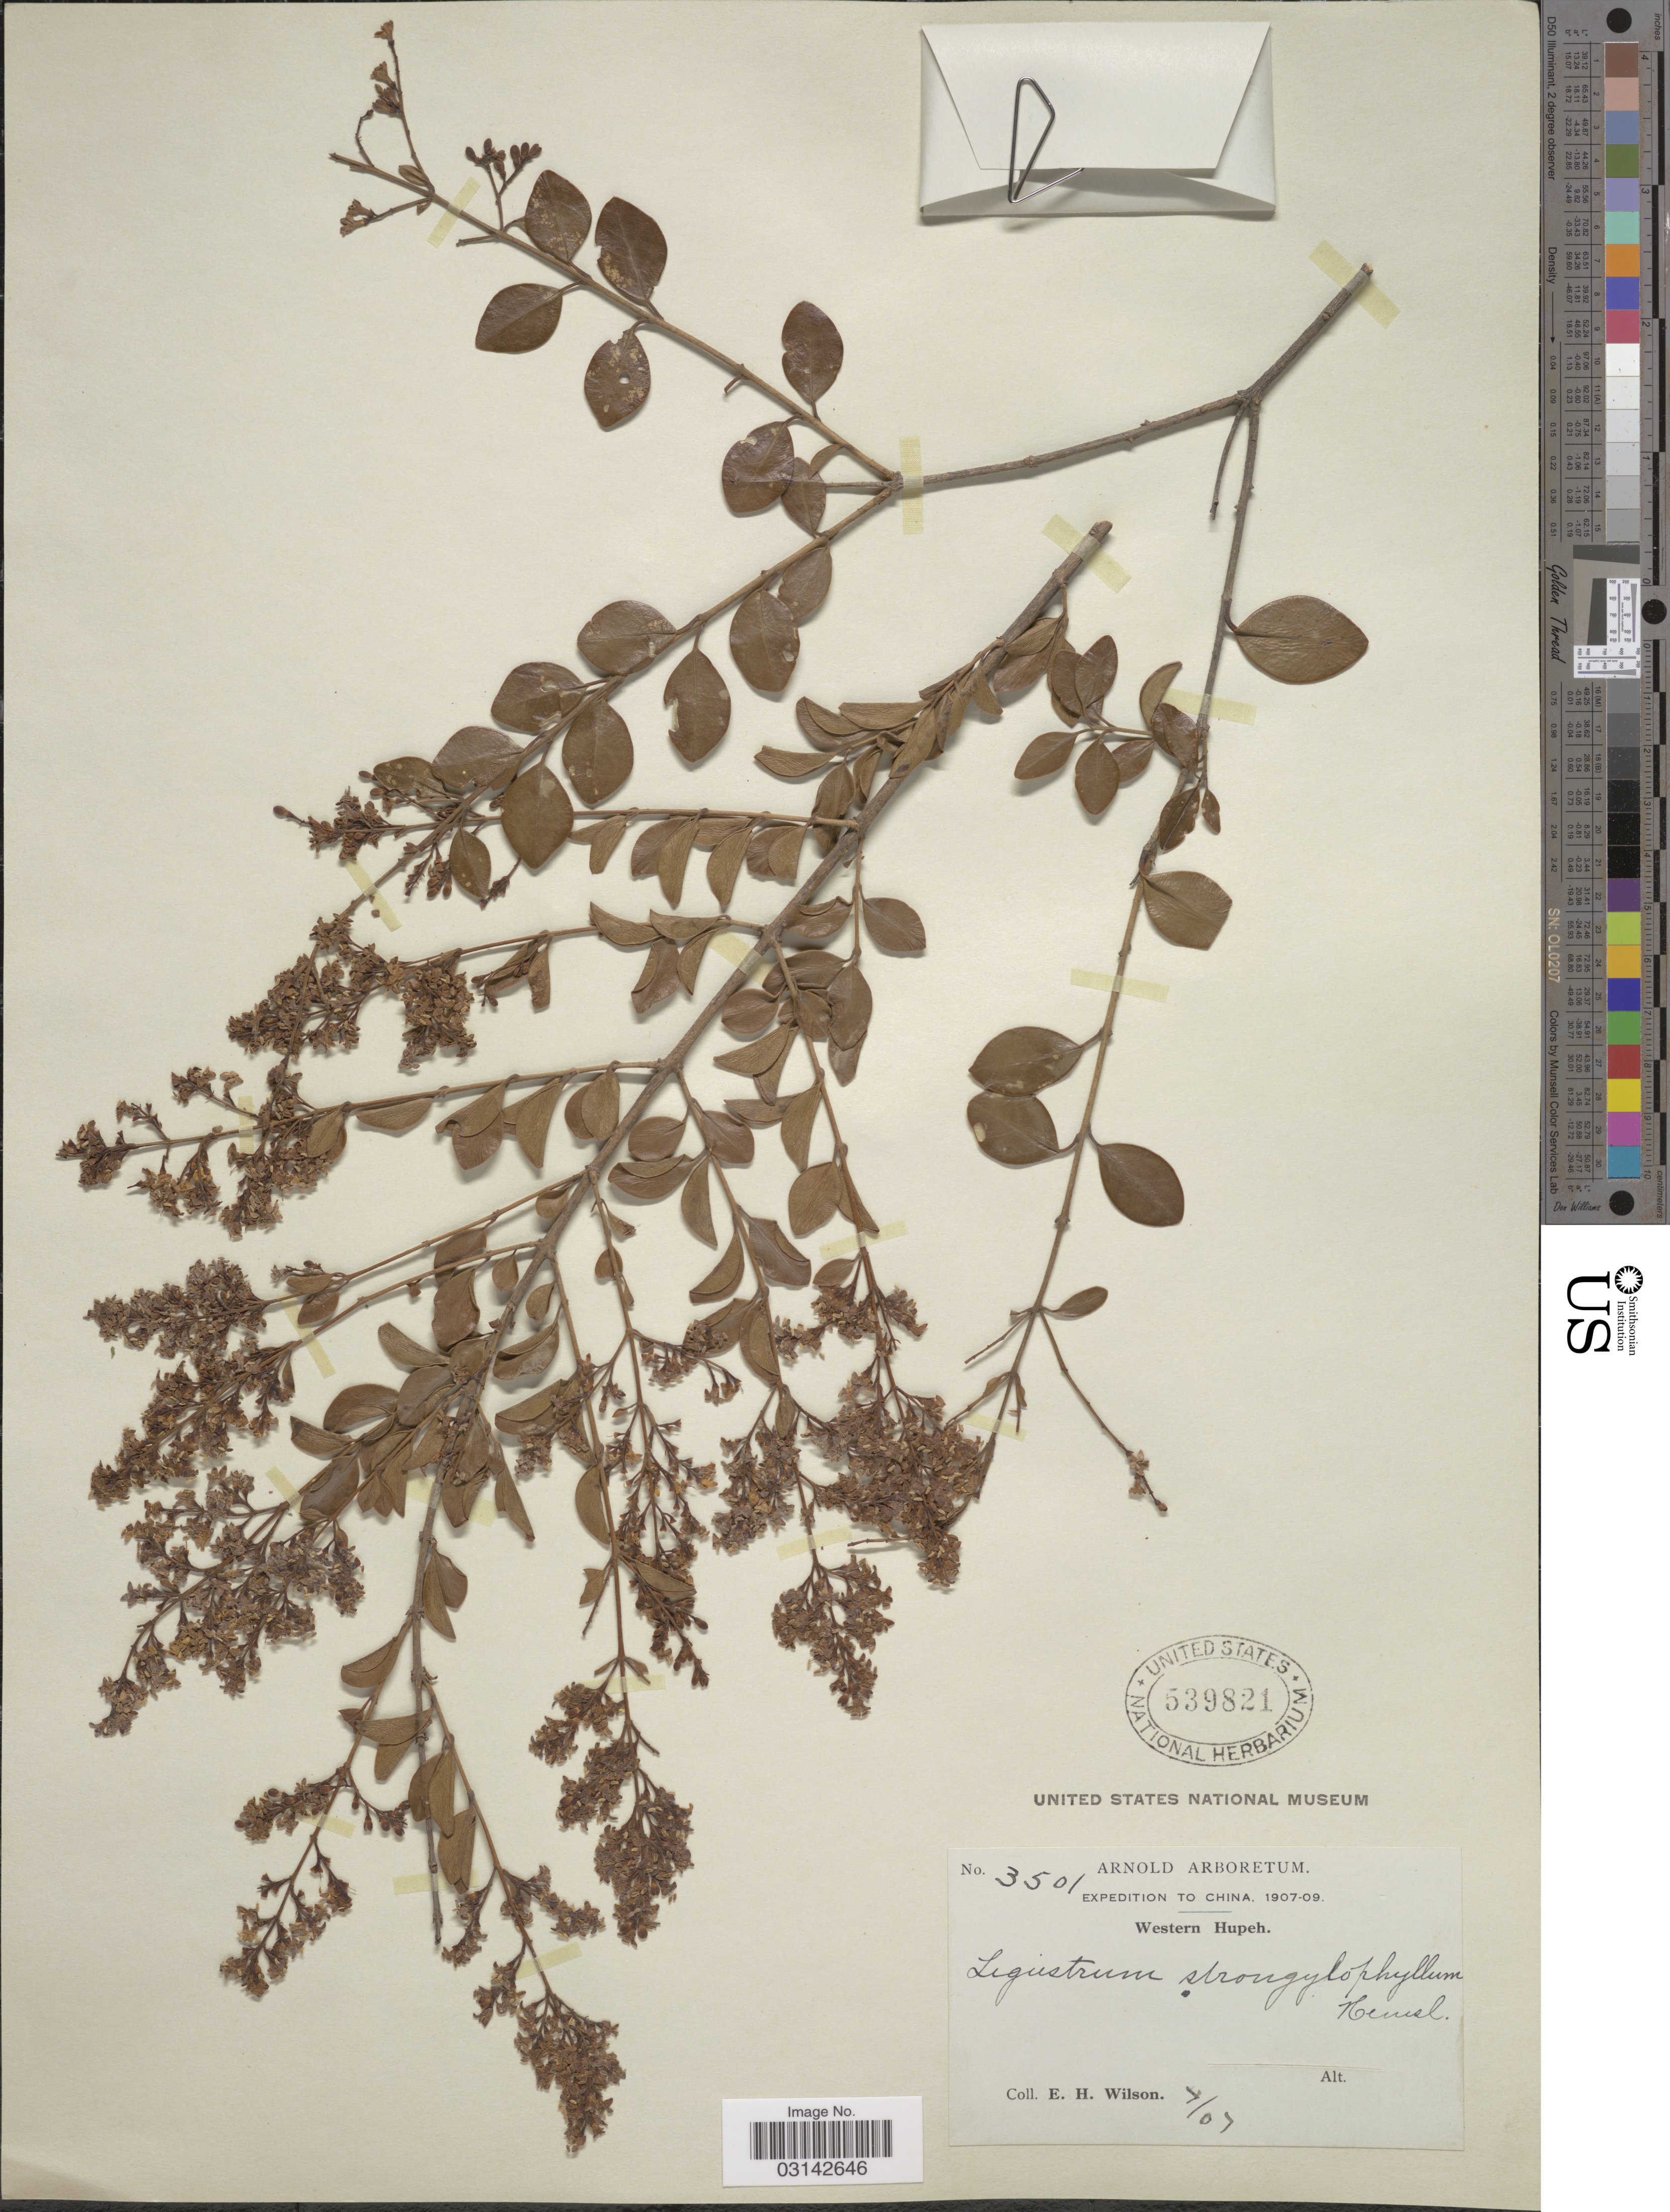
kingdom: Plantae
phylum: Tracheophyta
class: Magnoliopsida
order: Lamiales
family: Oleaceae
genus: Ligustrum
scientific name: Ligustrum strongylophyllum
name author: Hemsl.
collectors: E. Wilson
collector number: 3501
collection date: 1907-07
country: China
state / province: Hubei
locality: Western Hupeh.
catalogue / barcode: US 539821